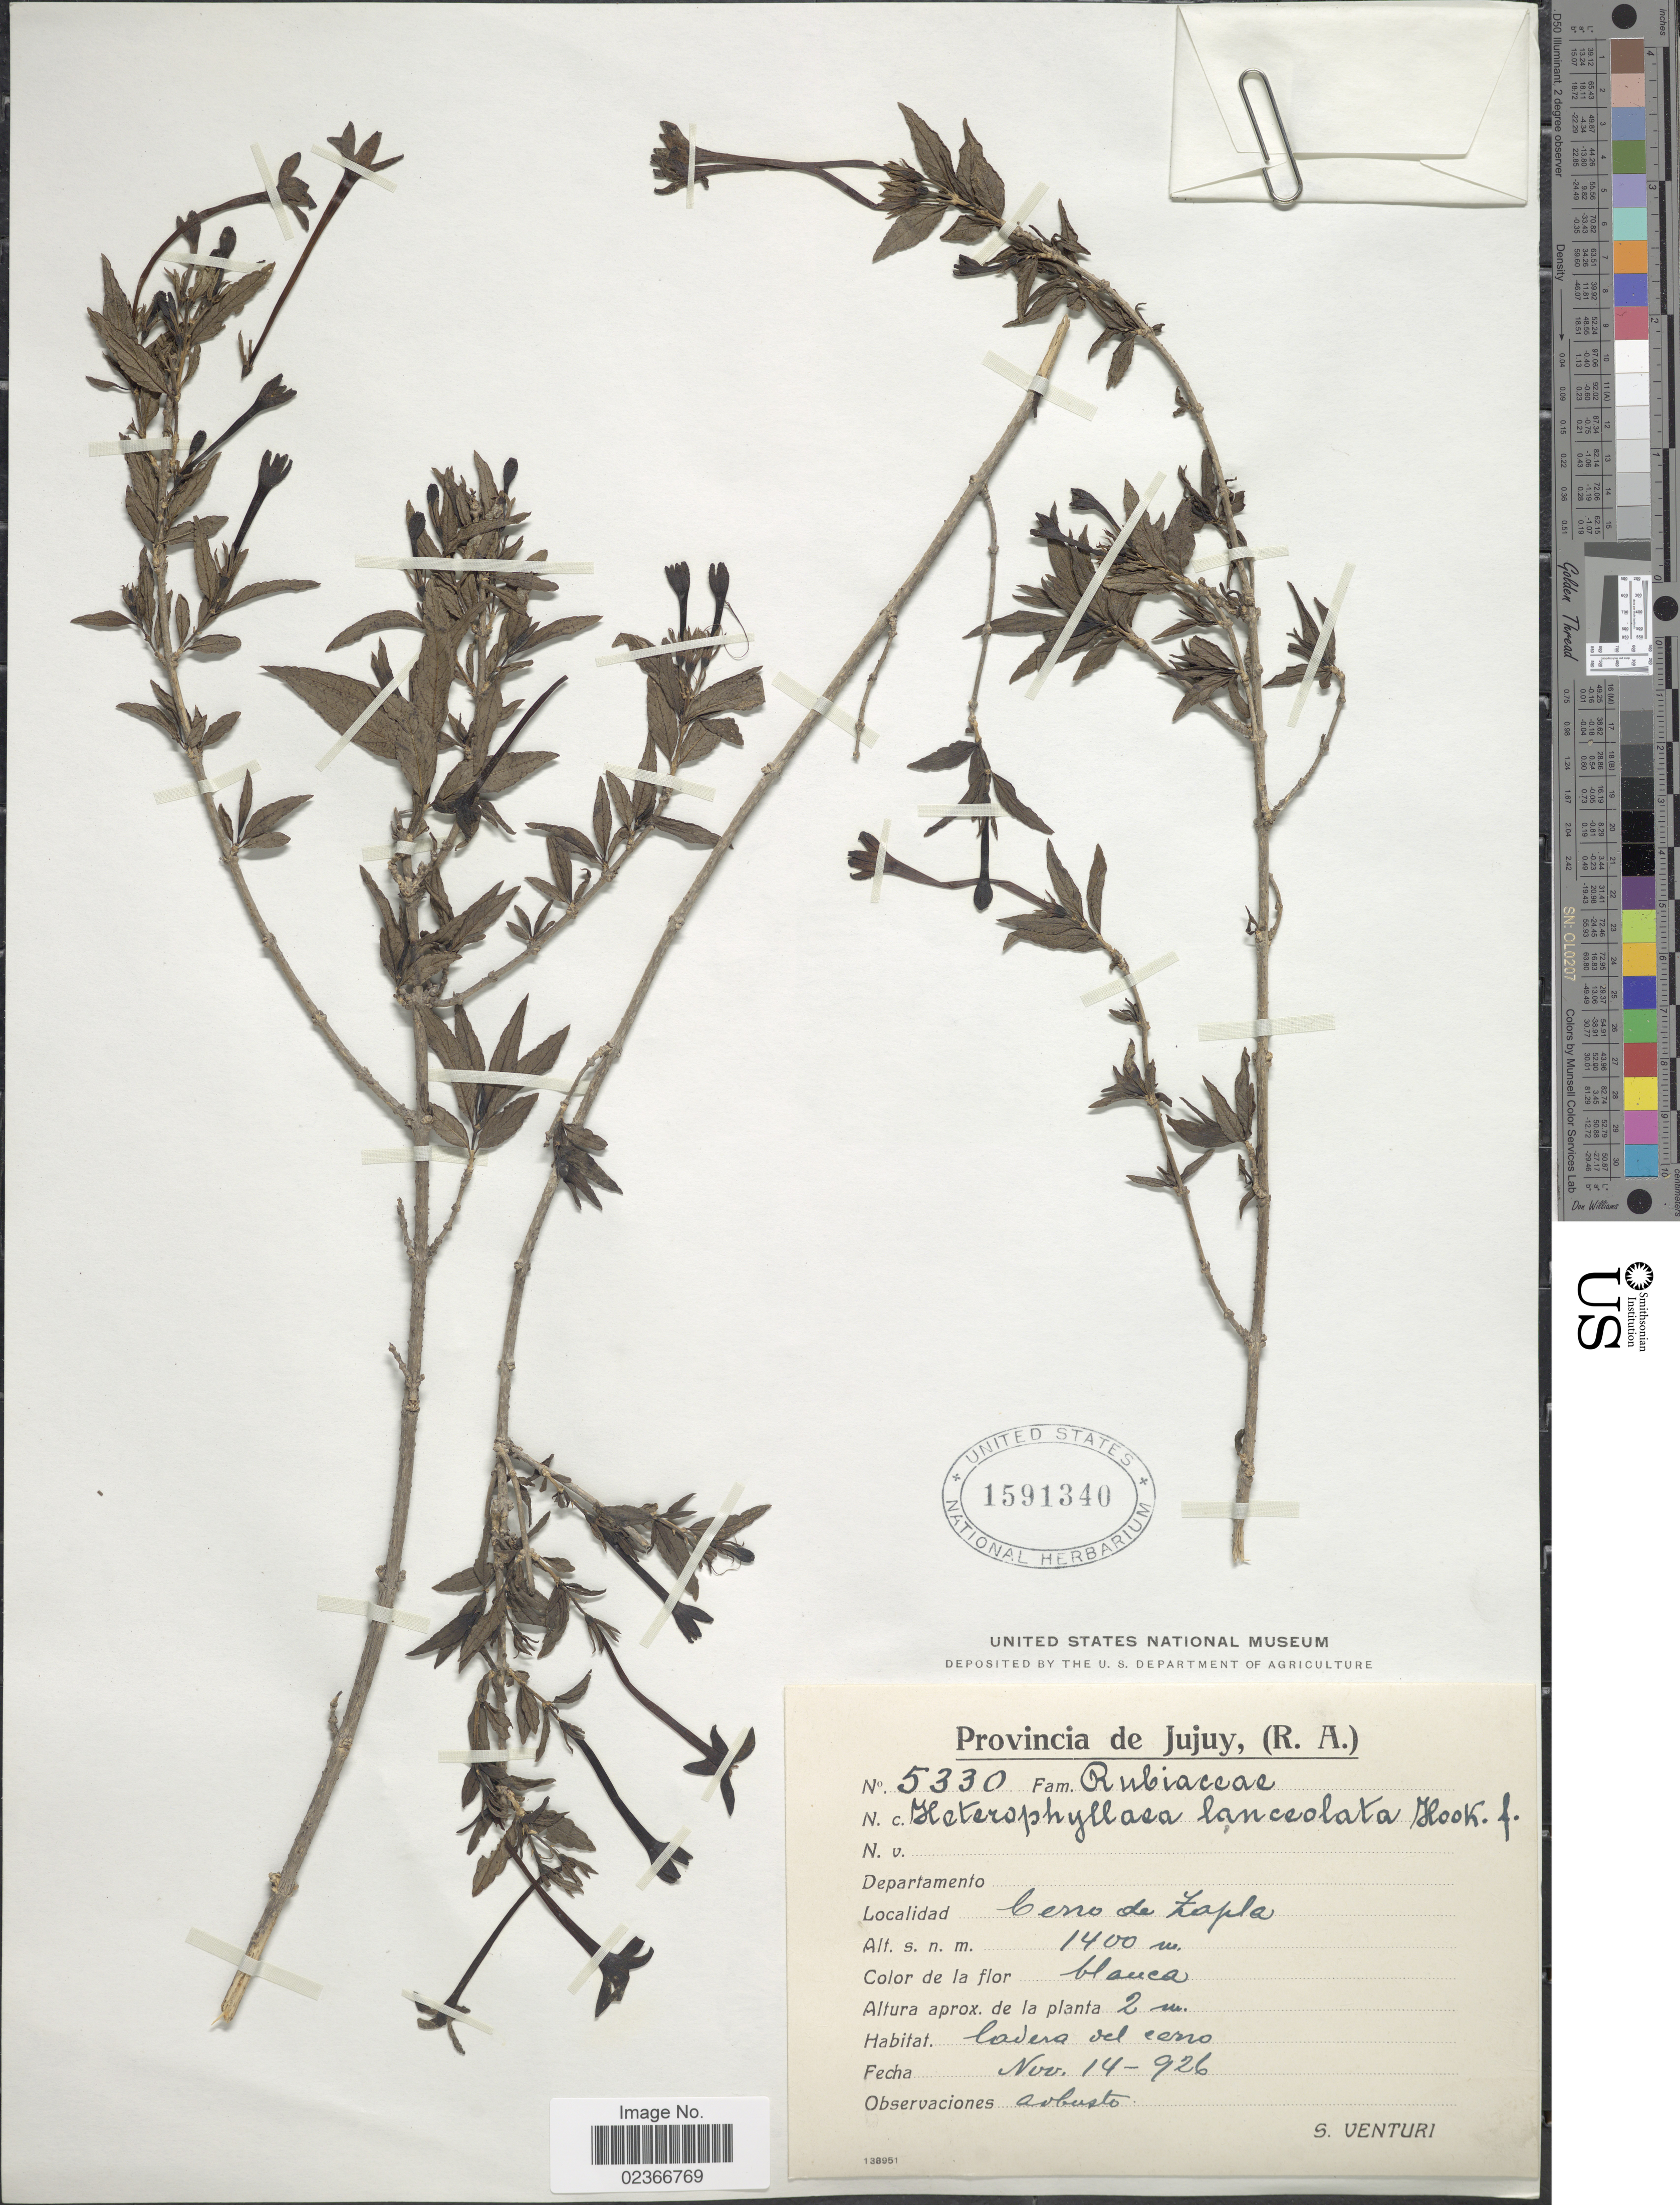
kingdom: Plantae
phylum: Tracheophyta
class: Magnoliopsida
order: Gentianales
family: Rubiaceae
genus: Heterophyllaea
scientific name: Heterophyllaea pustulata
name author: Hook. f.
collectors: S. Venturi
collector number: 5330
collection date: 1926-11-14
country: Argentina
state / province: Jujuy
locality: Provincia de Jujuy, (R. A.), Cerro de Zapla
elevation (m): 1400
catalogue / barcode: US 1591340